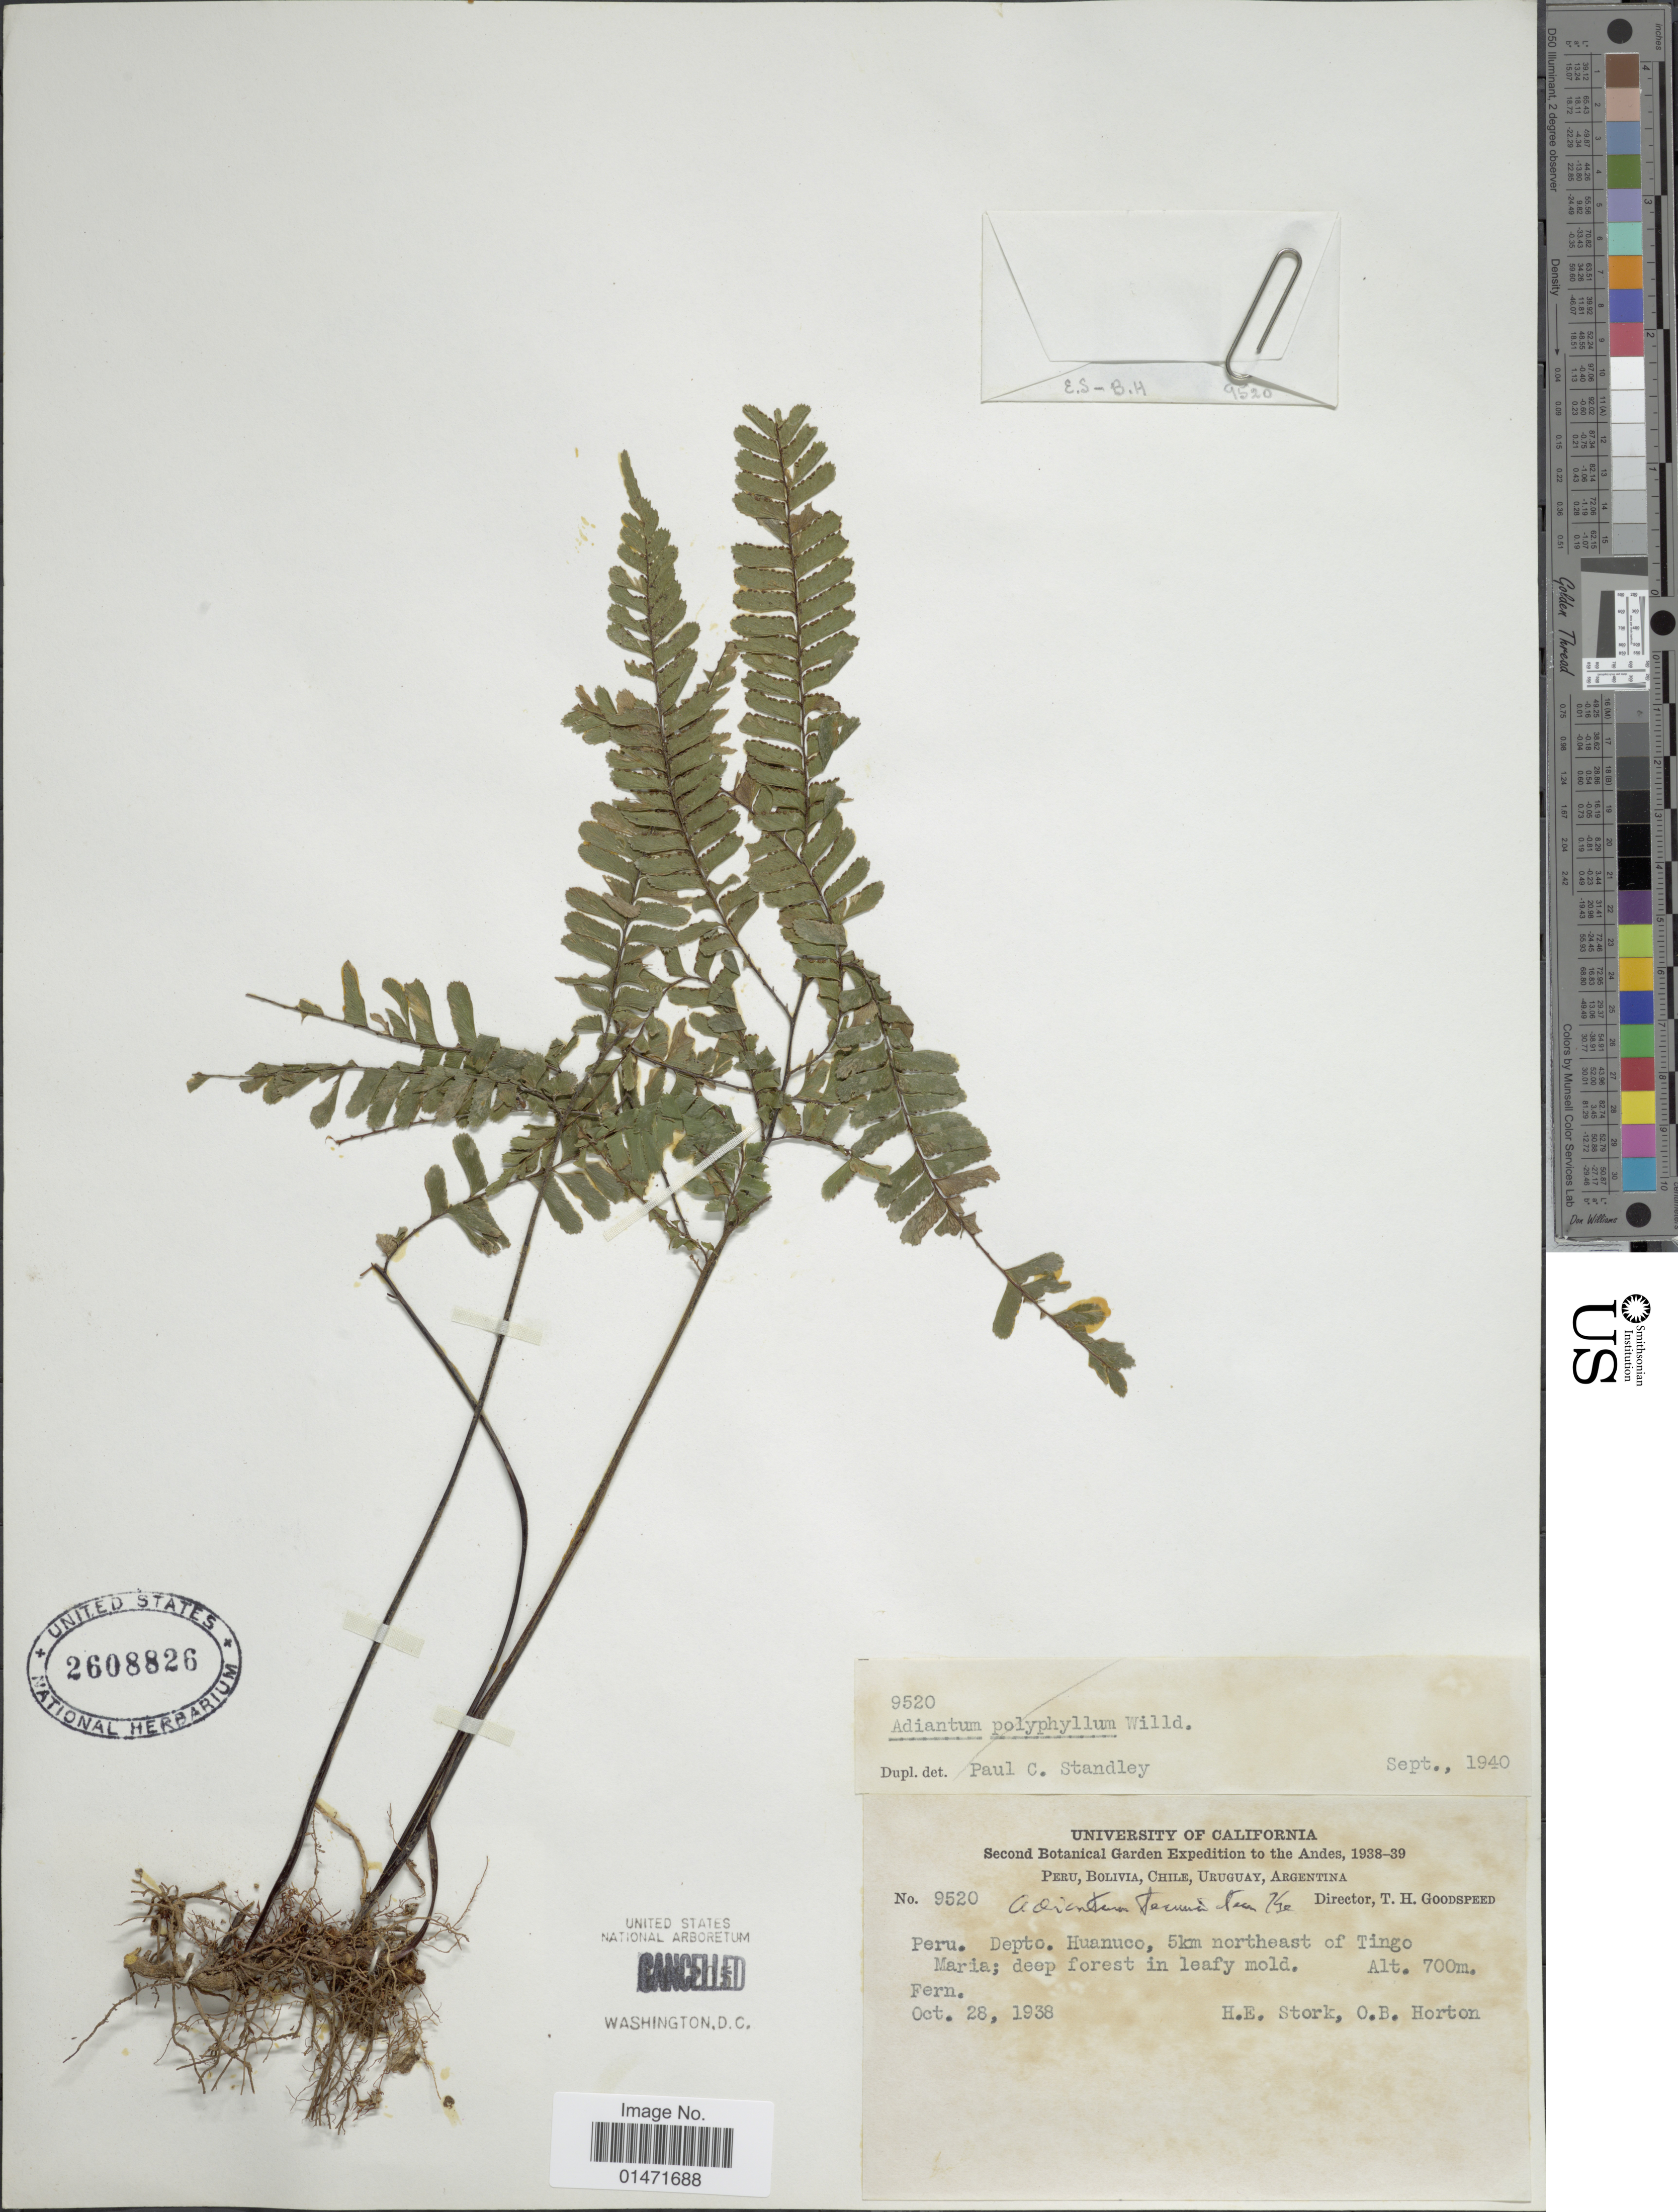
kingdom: Plantae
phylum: Tracheophyta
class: Polypodiopsida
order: Polypodiales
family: Pteridaceae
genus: Adiantum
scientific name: Adiantum terminatum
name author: Kunze ex Miq.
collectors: H. E. Stork & O. B. Horton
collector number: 9520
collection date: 1938-10-28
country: Peru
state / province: Huánuco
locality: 5km northeast of Tingo Maria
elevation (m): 700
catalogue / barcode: US 2608826